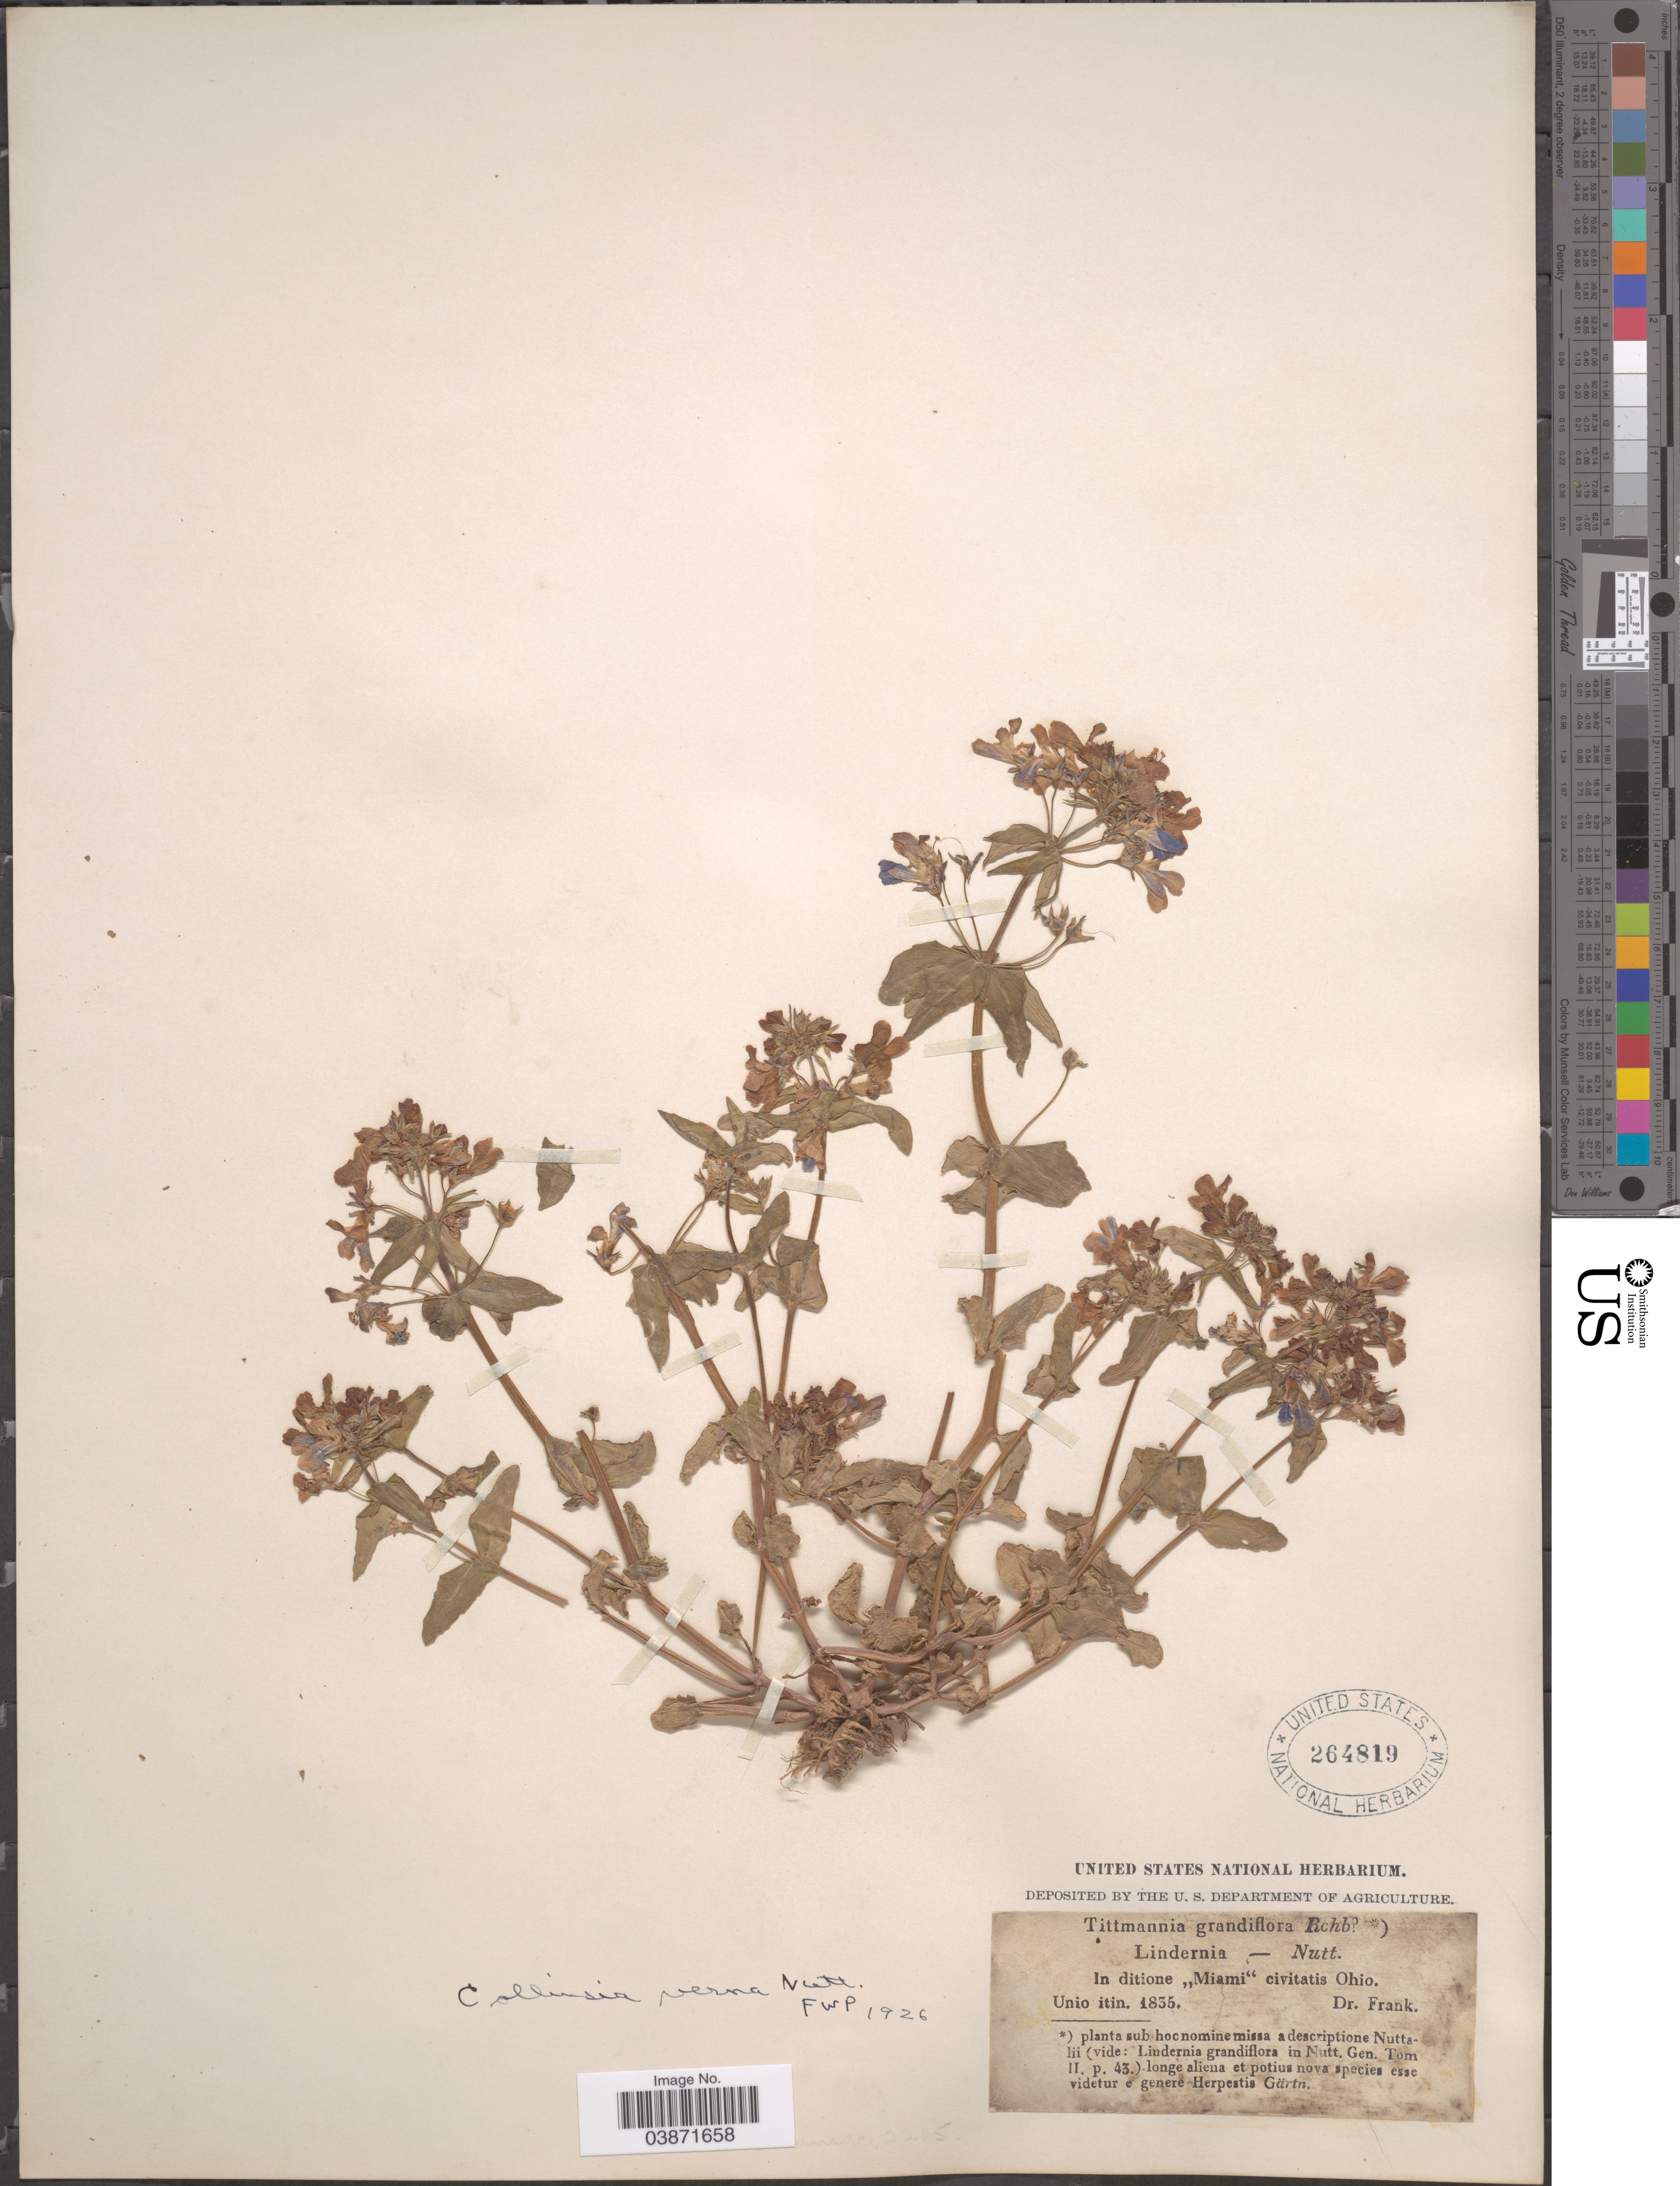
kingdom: Plantae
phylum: Tracheophyta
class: Magnoliopsida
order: Lamiales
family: Plantaginaceae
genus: Collinsia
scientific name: Collinsia verna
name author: Nutt.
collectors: D. Frank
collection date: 1835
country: United States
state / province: Ohio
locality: In ditione "Miami" civitatis Ohio.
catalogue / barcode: US 264819